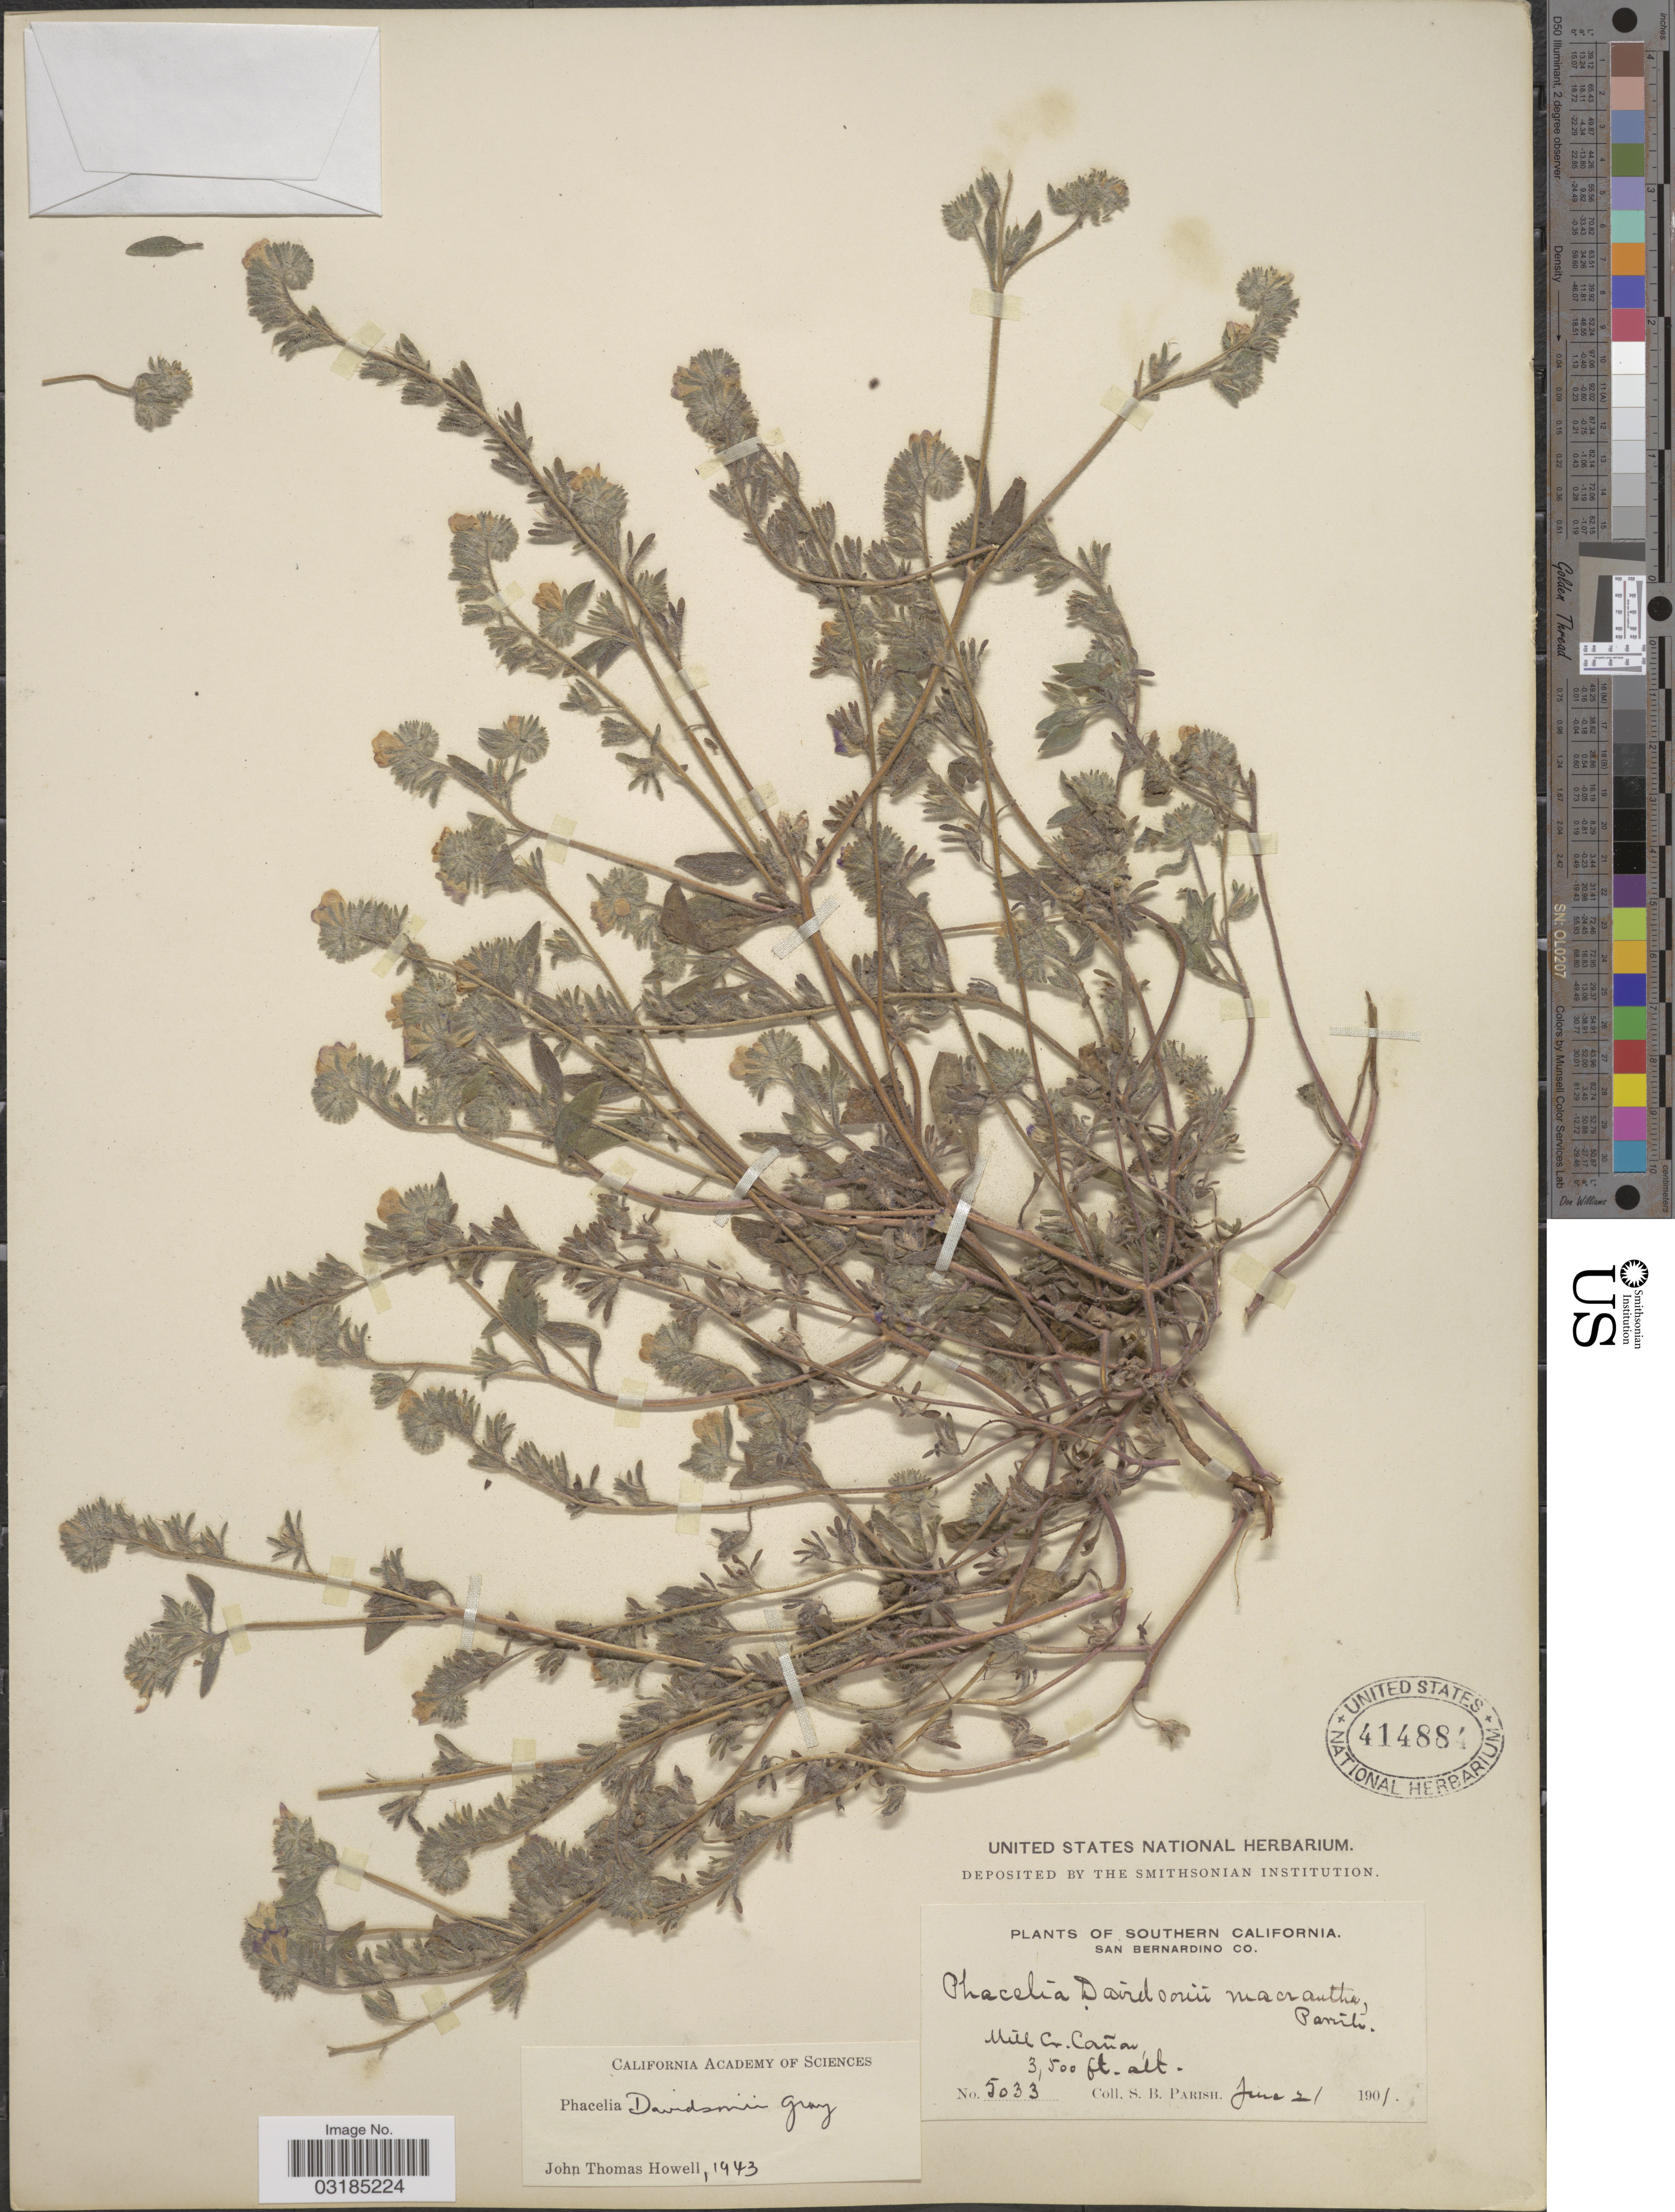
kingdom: Plantae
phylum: Tracheophyta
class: Magnoliopsida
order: Boraginales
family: Hydrophyllaceae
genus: Phacelia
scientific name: Phacelia davidsonii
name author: A. Gray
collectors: S. B. Parish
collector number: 5033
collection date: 1901-06-21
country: United States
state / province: California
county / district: San Bernardino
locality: Southern California. San Bernardino Co. Mill Cr. Cañon.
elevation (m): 1067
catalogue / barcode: US 414884